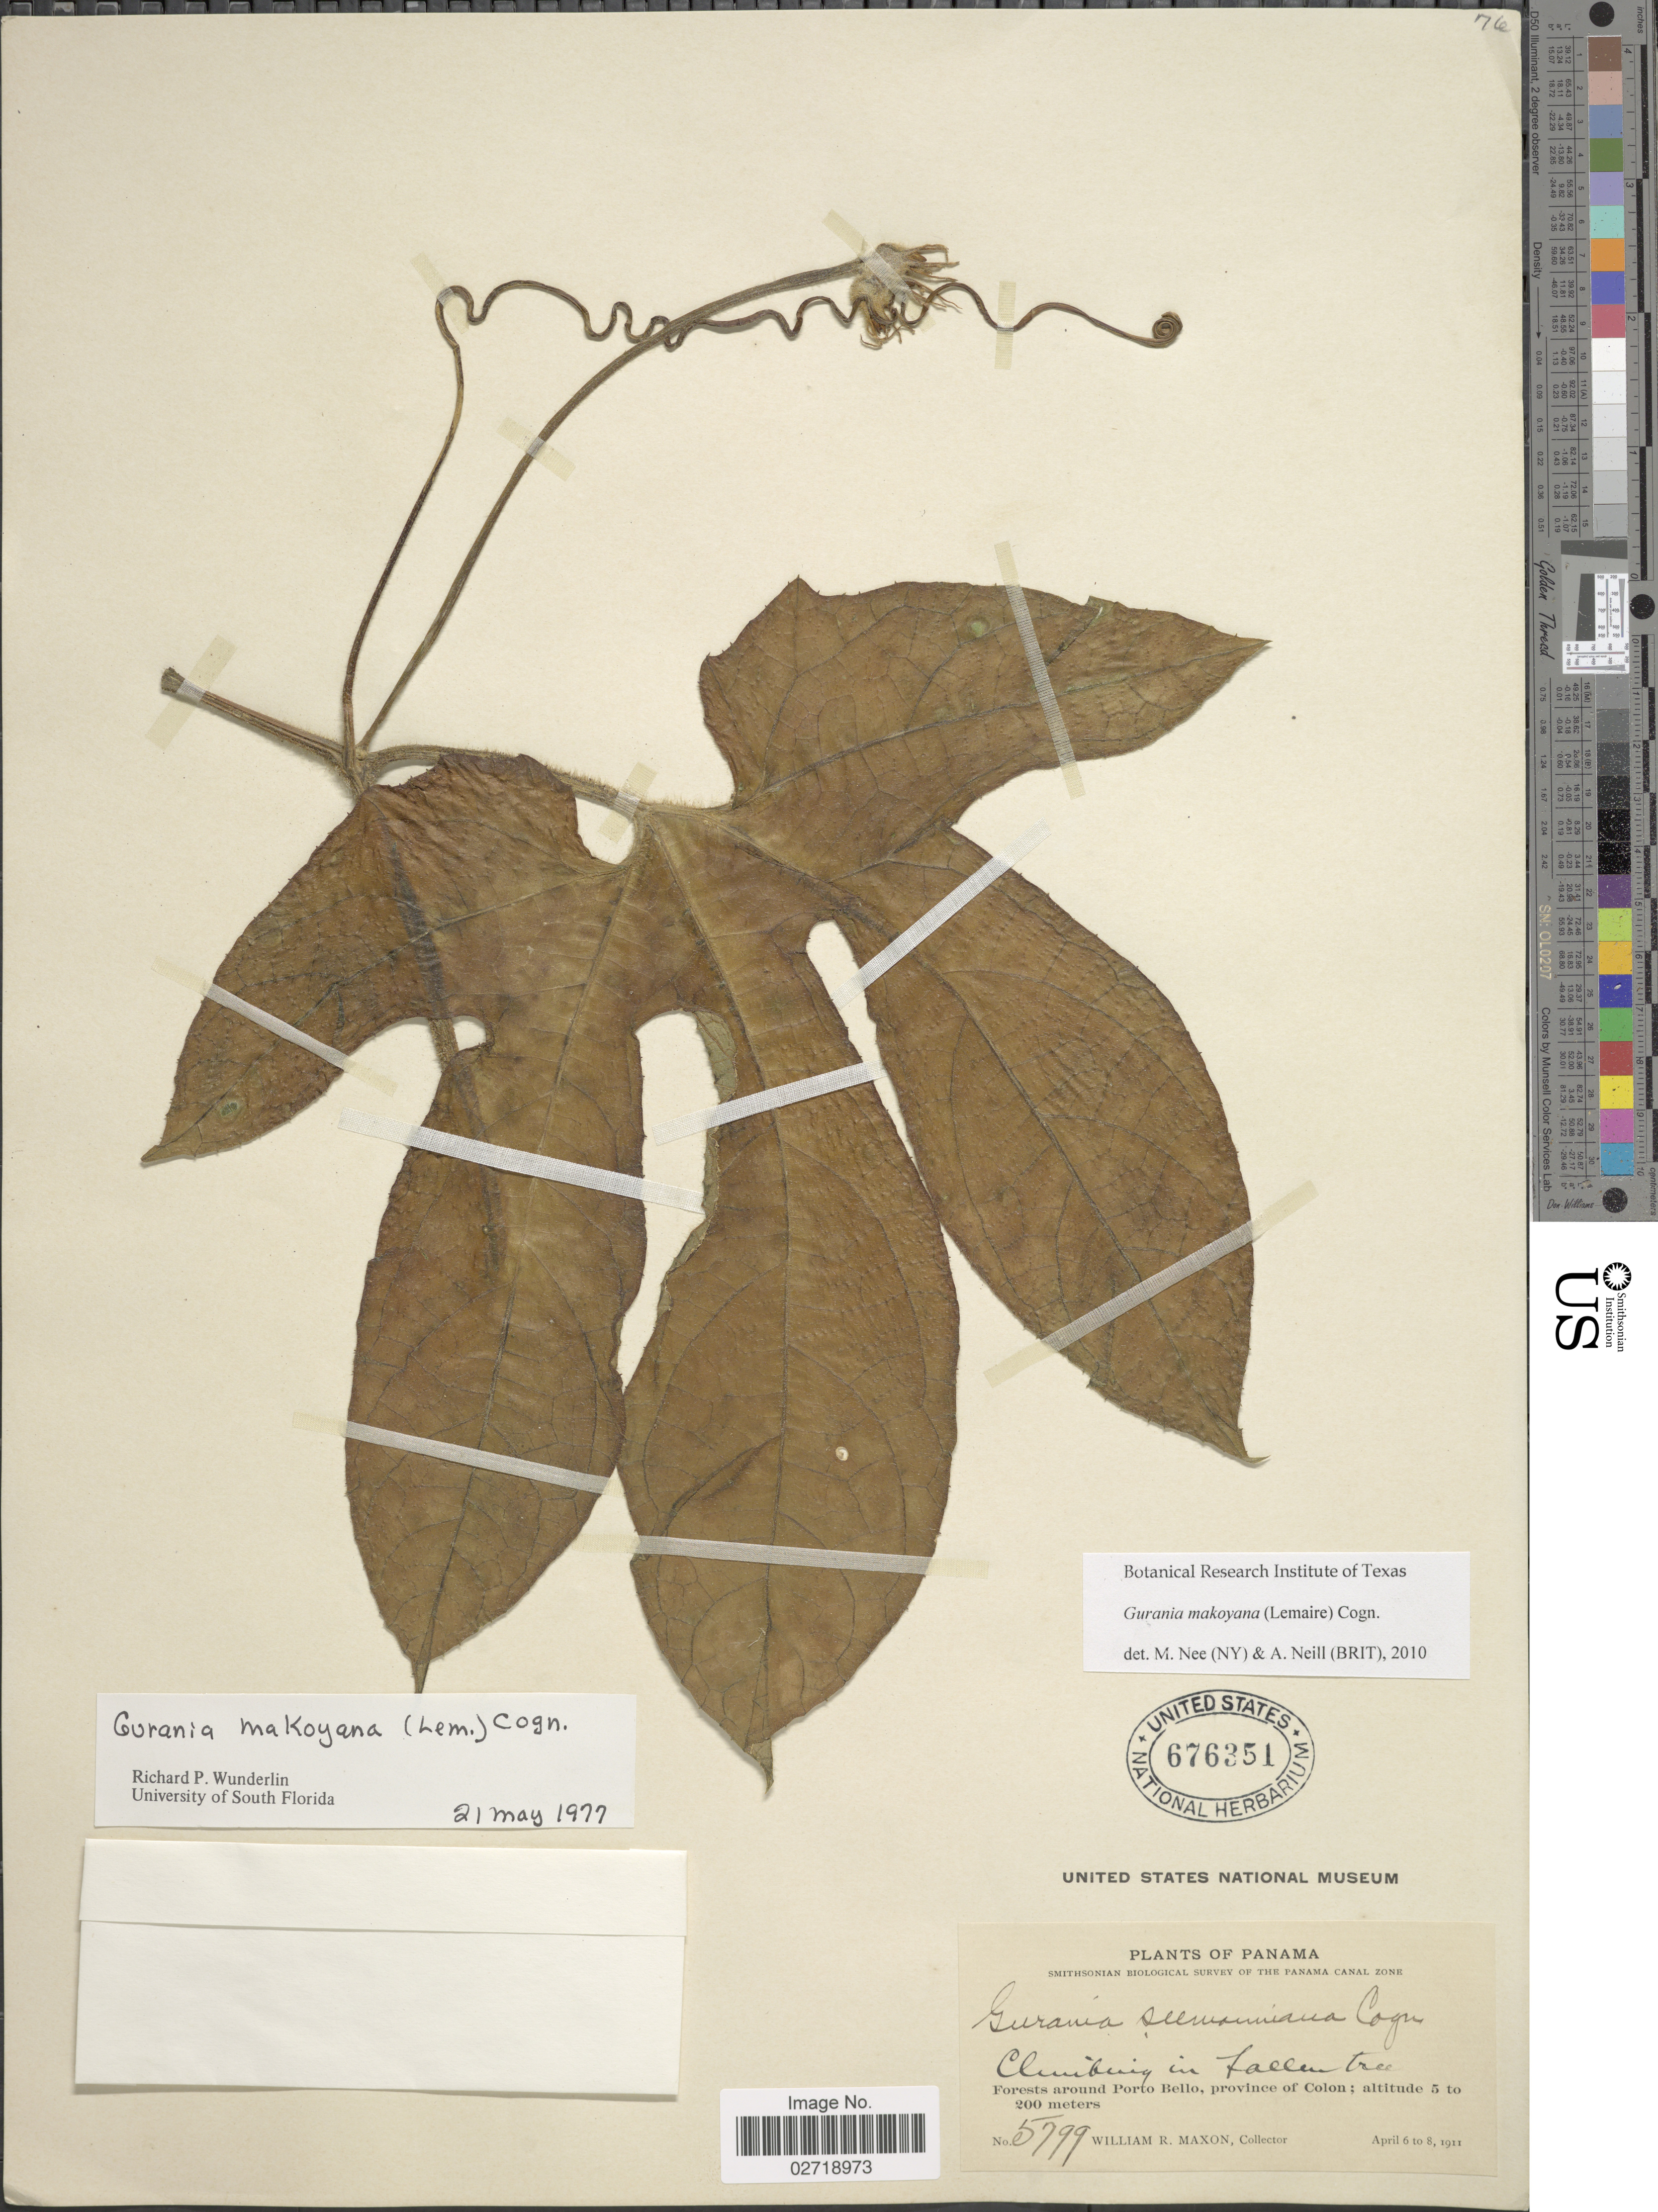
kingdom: Plantae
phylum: Tracheophyta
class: Magnoliopsida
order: Cucurbitales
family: Cucurbitaceae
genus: Gurania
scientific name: Gurania makoyana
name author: (Lem.) Cogn.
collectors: W. R. Maxon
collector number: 5799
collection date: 1911-04-06/1911-04-08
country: Panama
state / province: Colón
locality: Around Porto Bello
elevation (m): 5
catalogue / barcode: US 676351